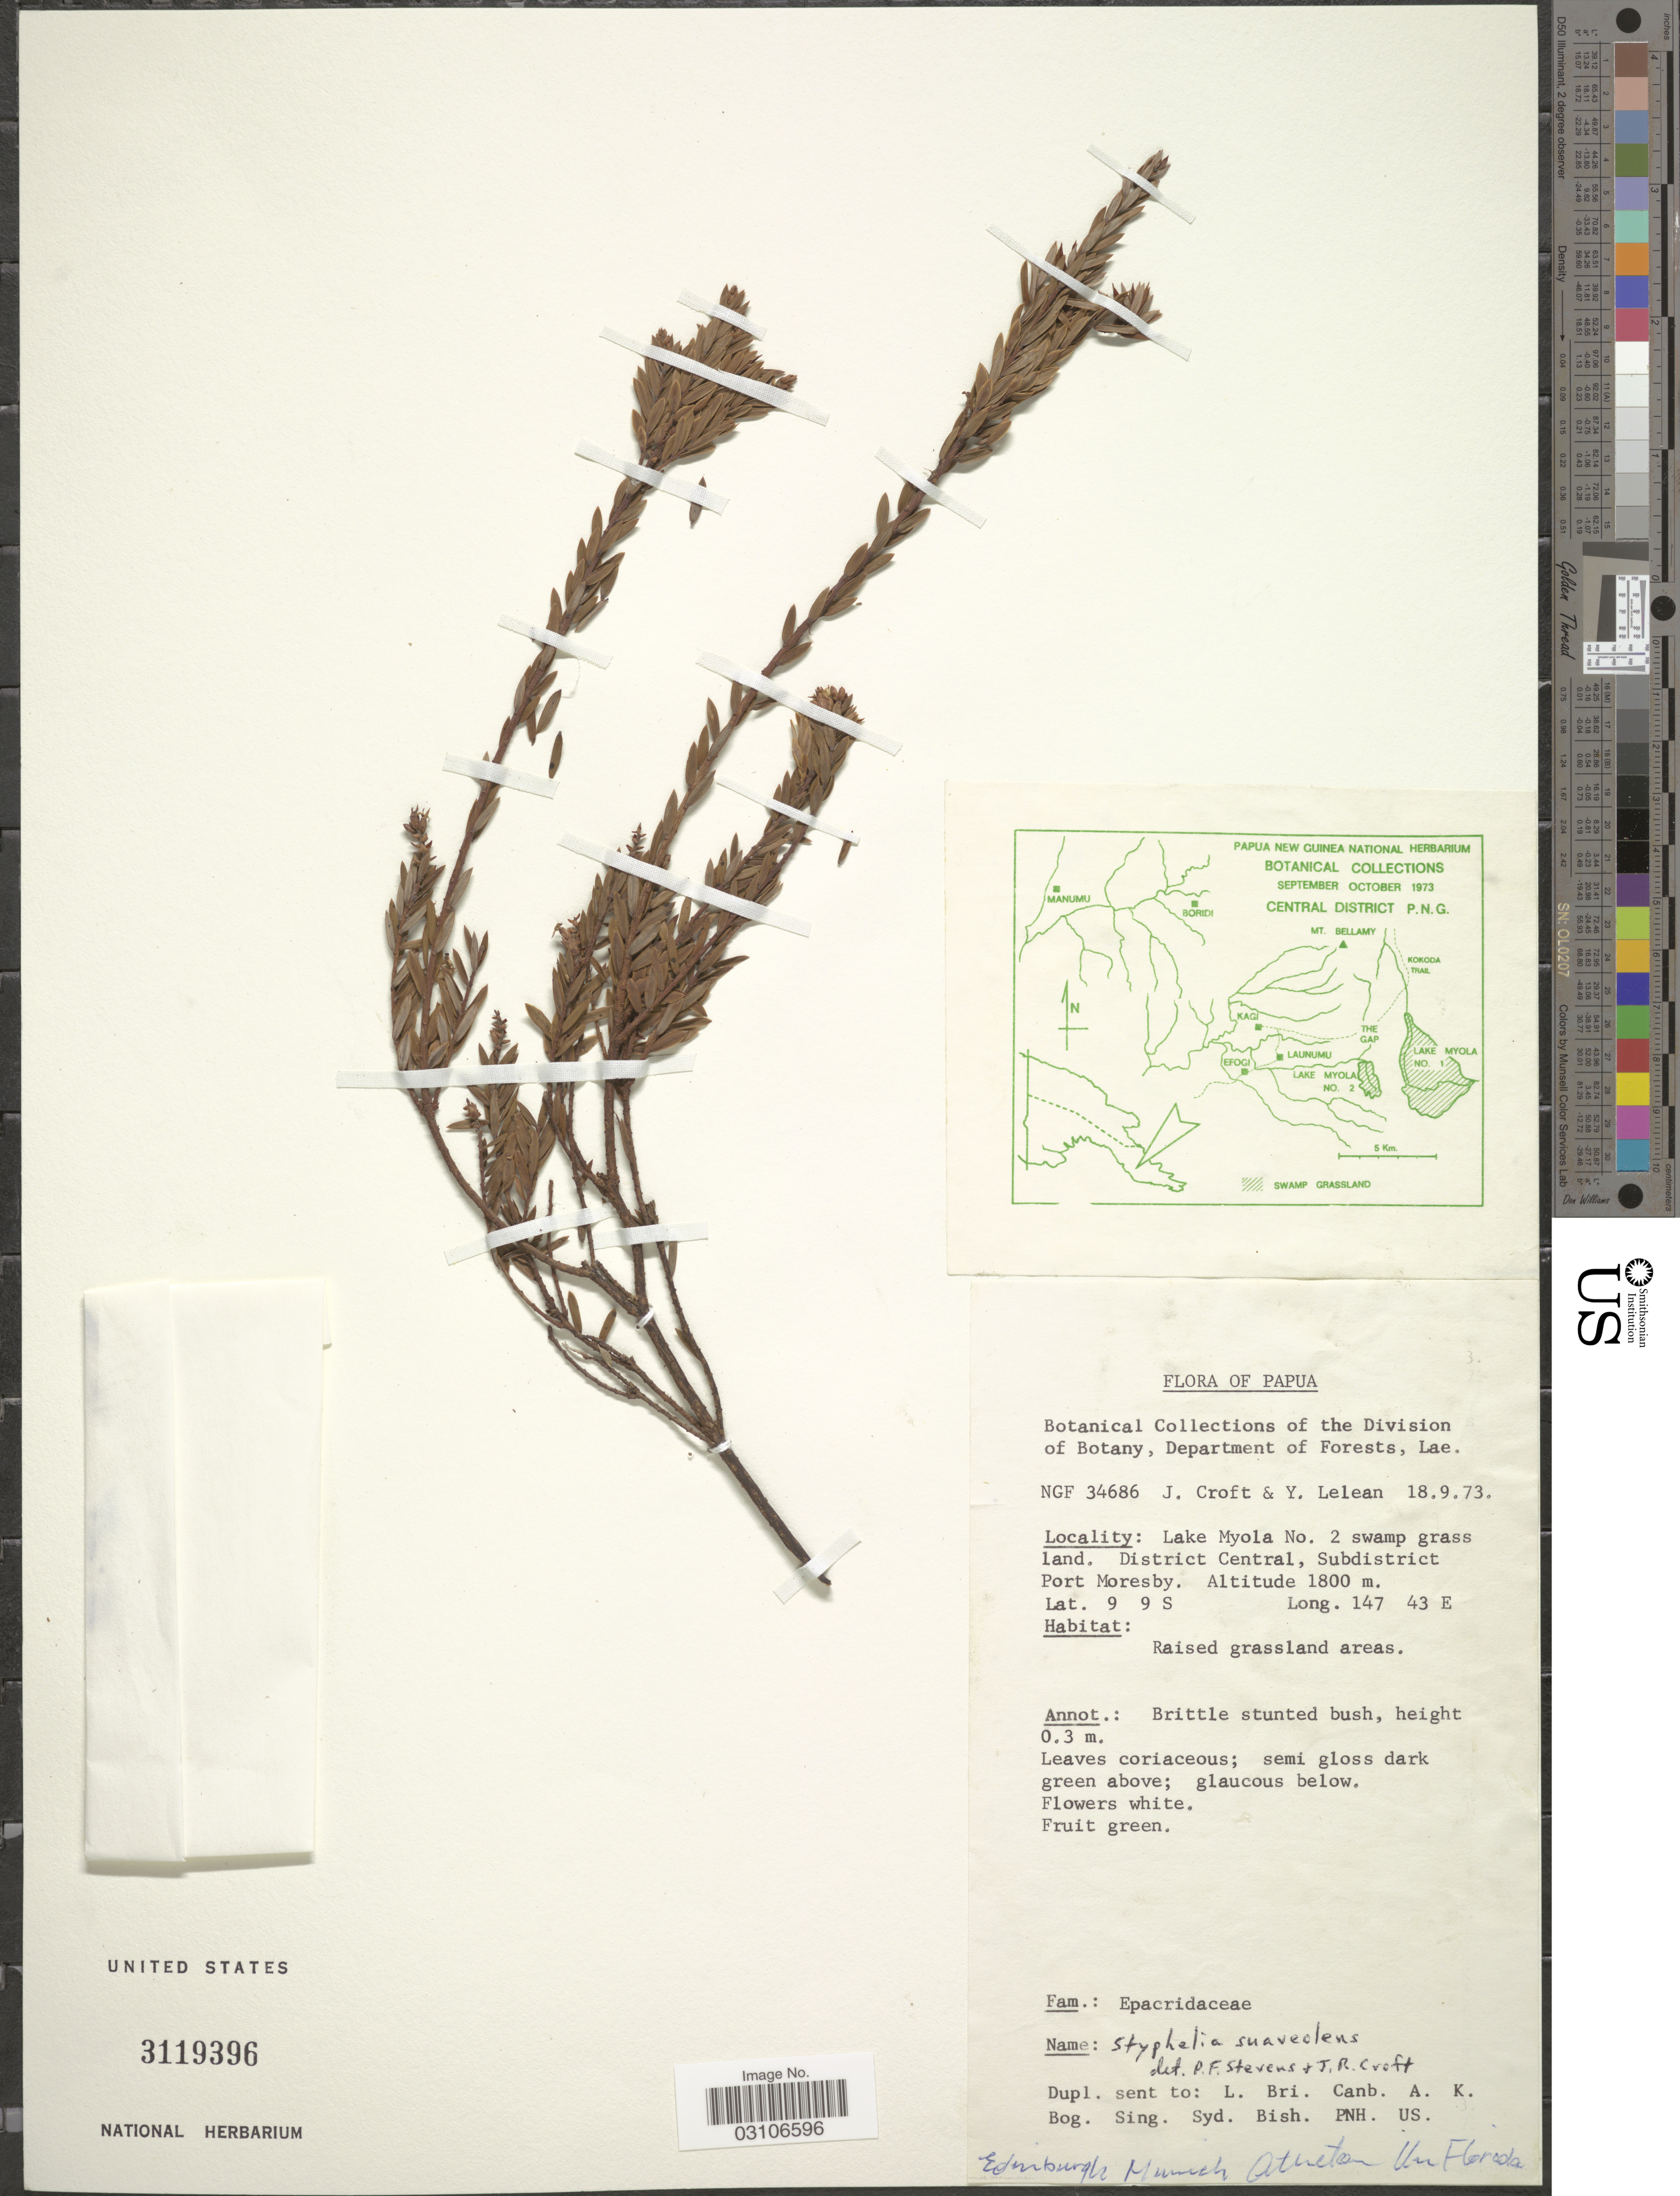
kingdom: Plantae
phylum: Tracheophyta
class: Magnoliopsida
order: Ericales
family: Ericaceae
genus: Styphelia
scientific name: Styphelia suaveolens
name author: (Hook. f.) Warb. ex P. Sarasin & Sarasin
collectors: J. Croft & Y. Lelean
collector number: NGF34686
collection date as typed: Transcribed d/m/y: 18/9/73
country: Papua New Guinea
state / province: Central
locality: Lake Myola No. 2 swamp grass land. District Central, Subdistrict Port Moresby.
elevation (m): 1800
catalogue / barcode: US 3119396